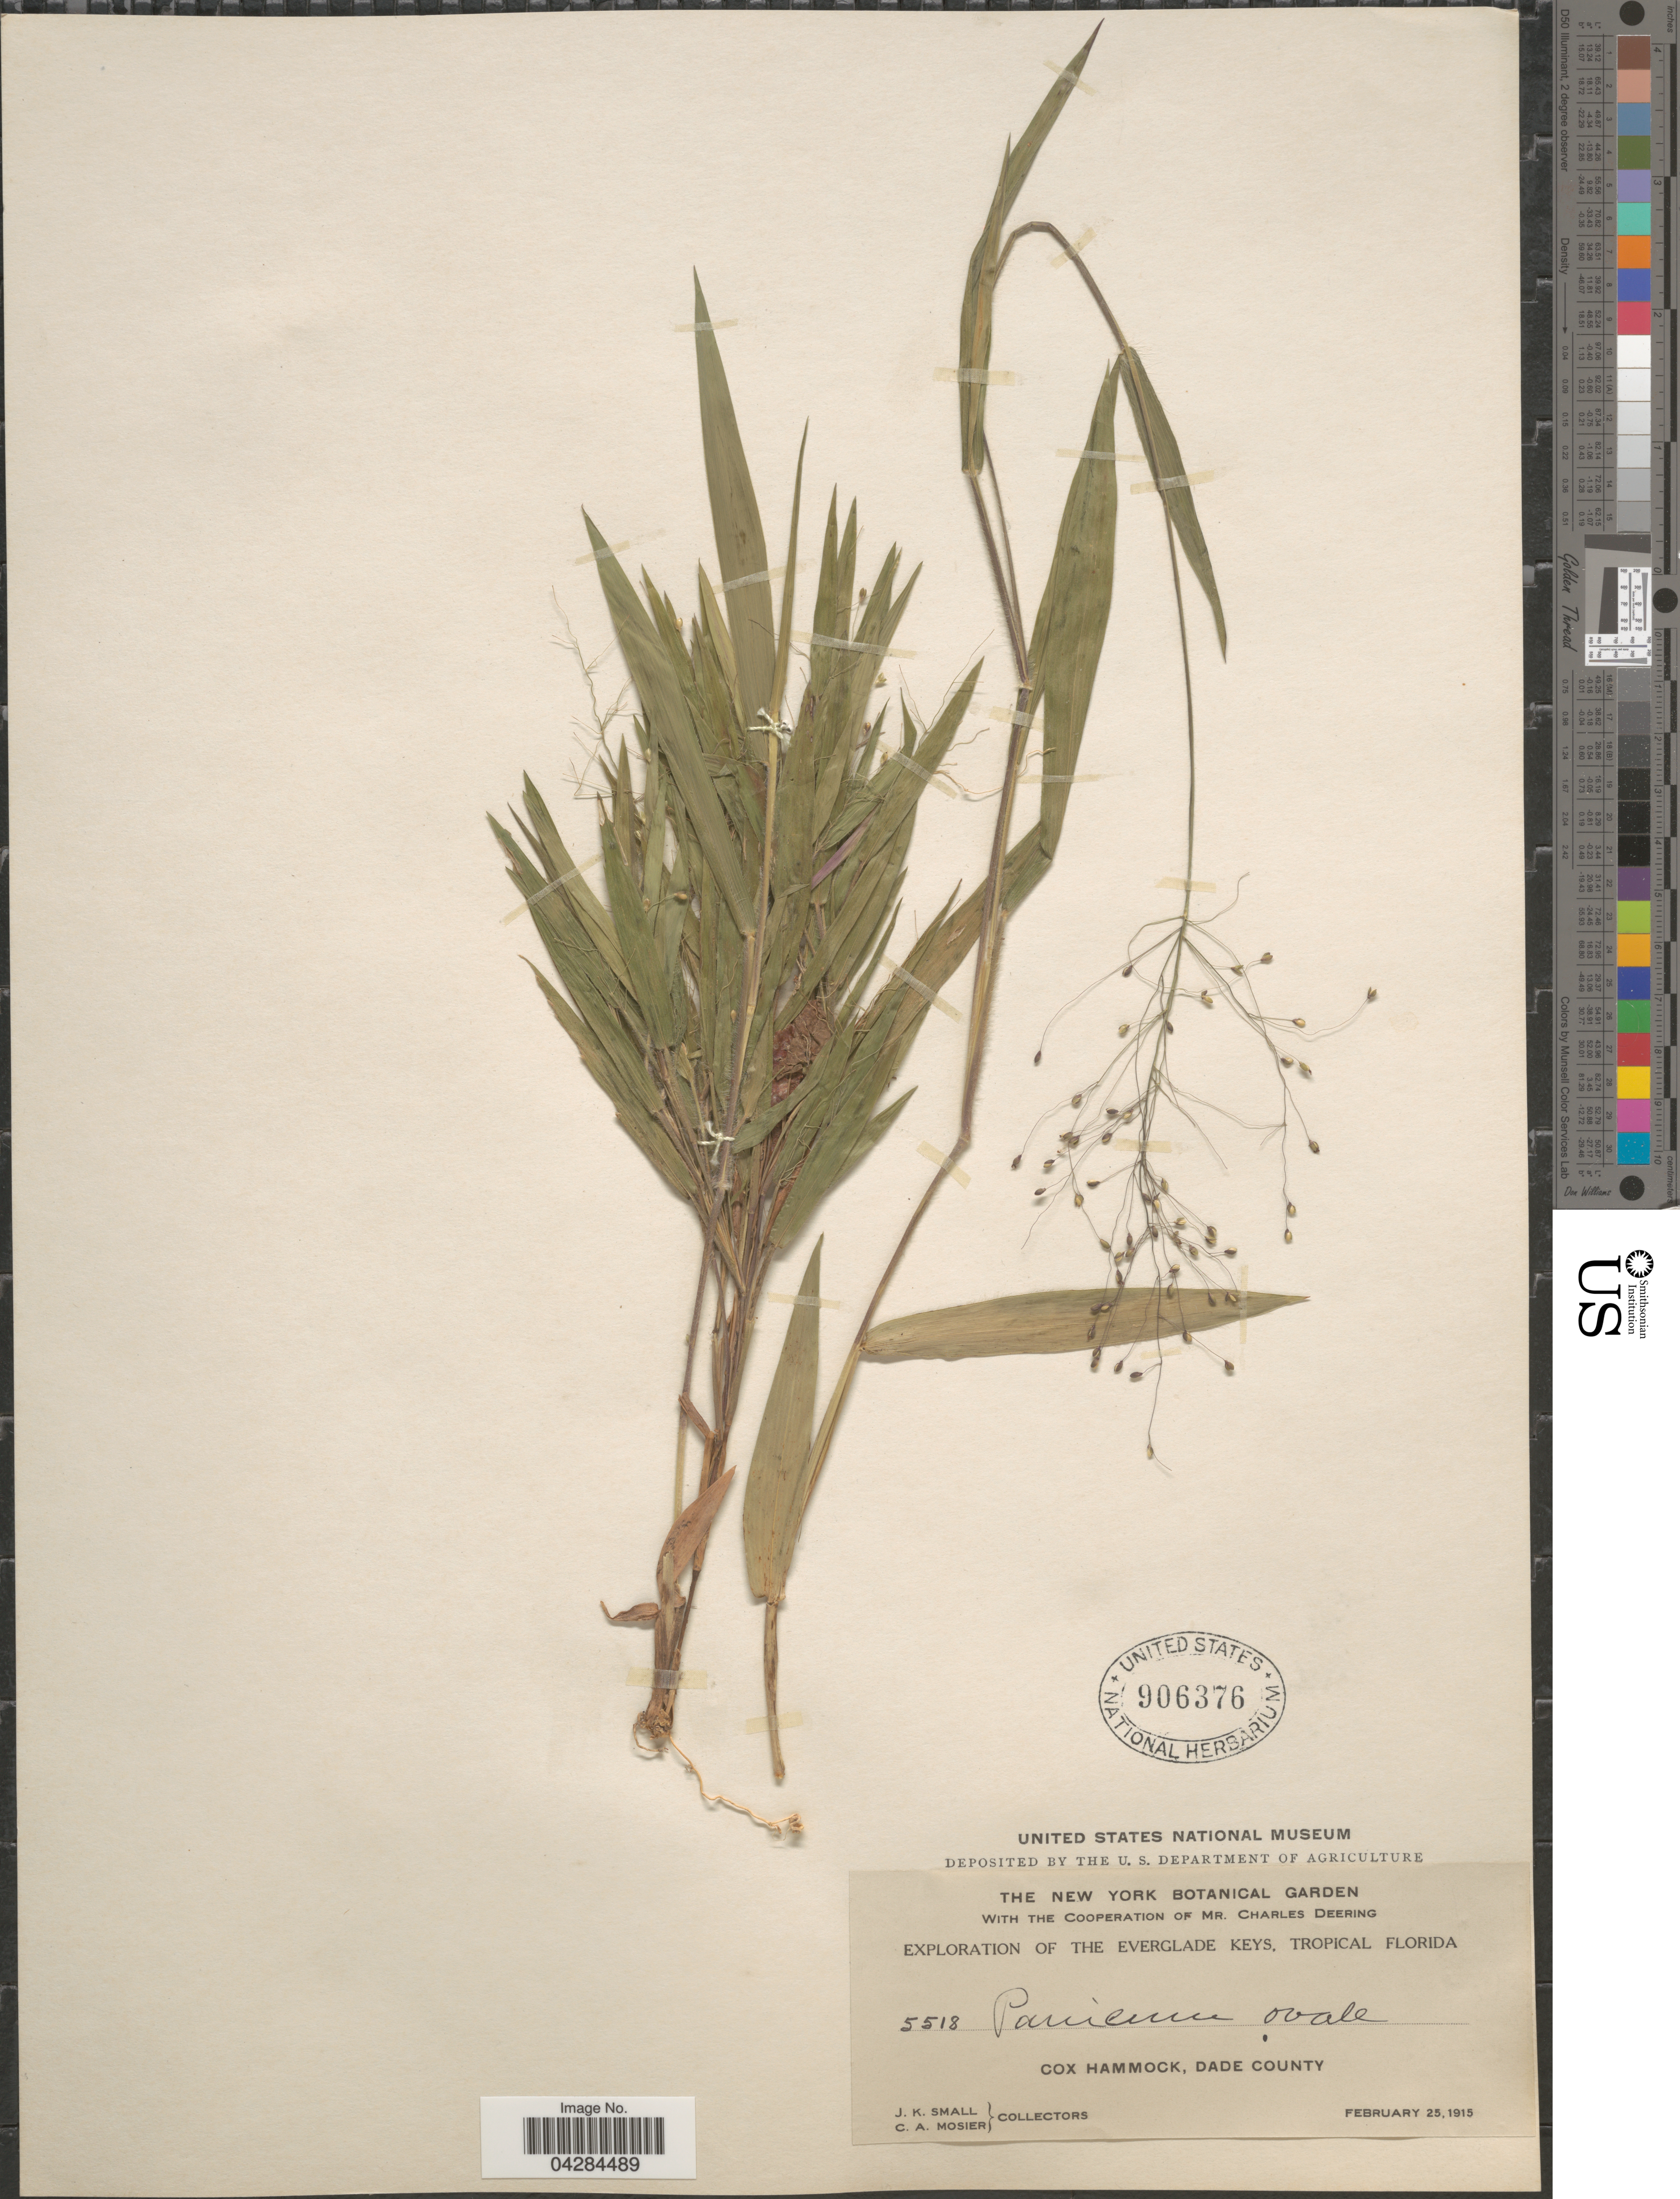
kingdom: Plantae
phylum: Tracheophyta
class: Liliopsida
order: Poales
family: Poaceae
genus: Dichanthelium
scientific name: Dichanthelium ovale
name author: (Elliott) Gould & C.A. Clark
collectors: J. K. Small & C. A. Mosier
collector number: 5518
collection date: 1915-02-25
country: United States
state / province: Florida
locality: Exploration of the Everglades Keys, Tropical Florida. Cox Hammock, Dade County.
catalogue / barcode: US 906376